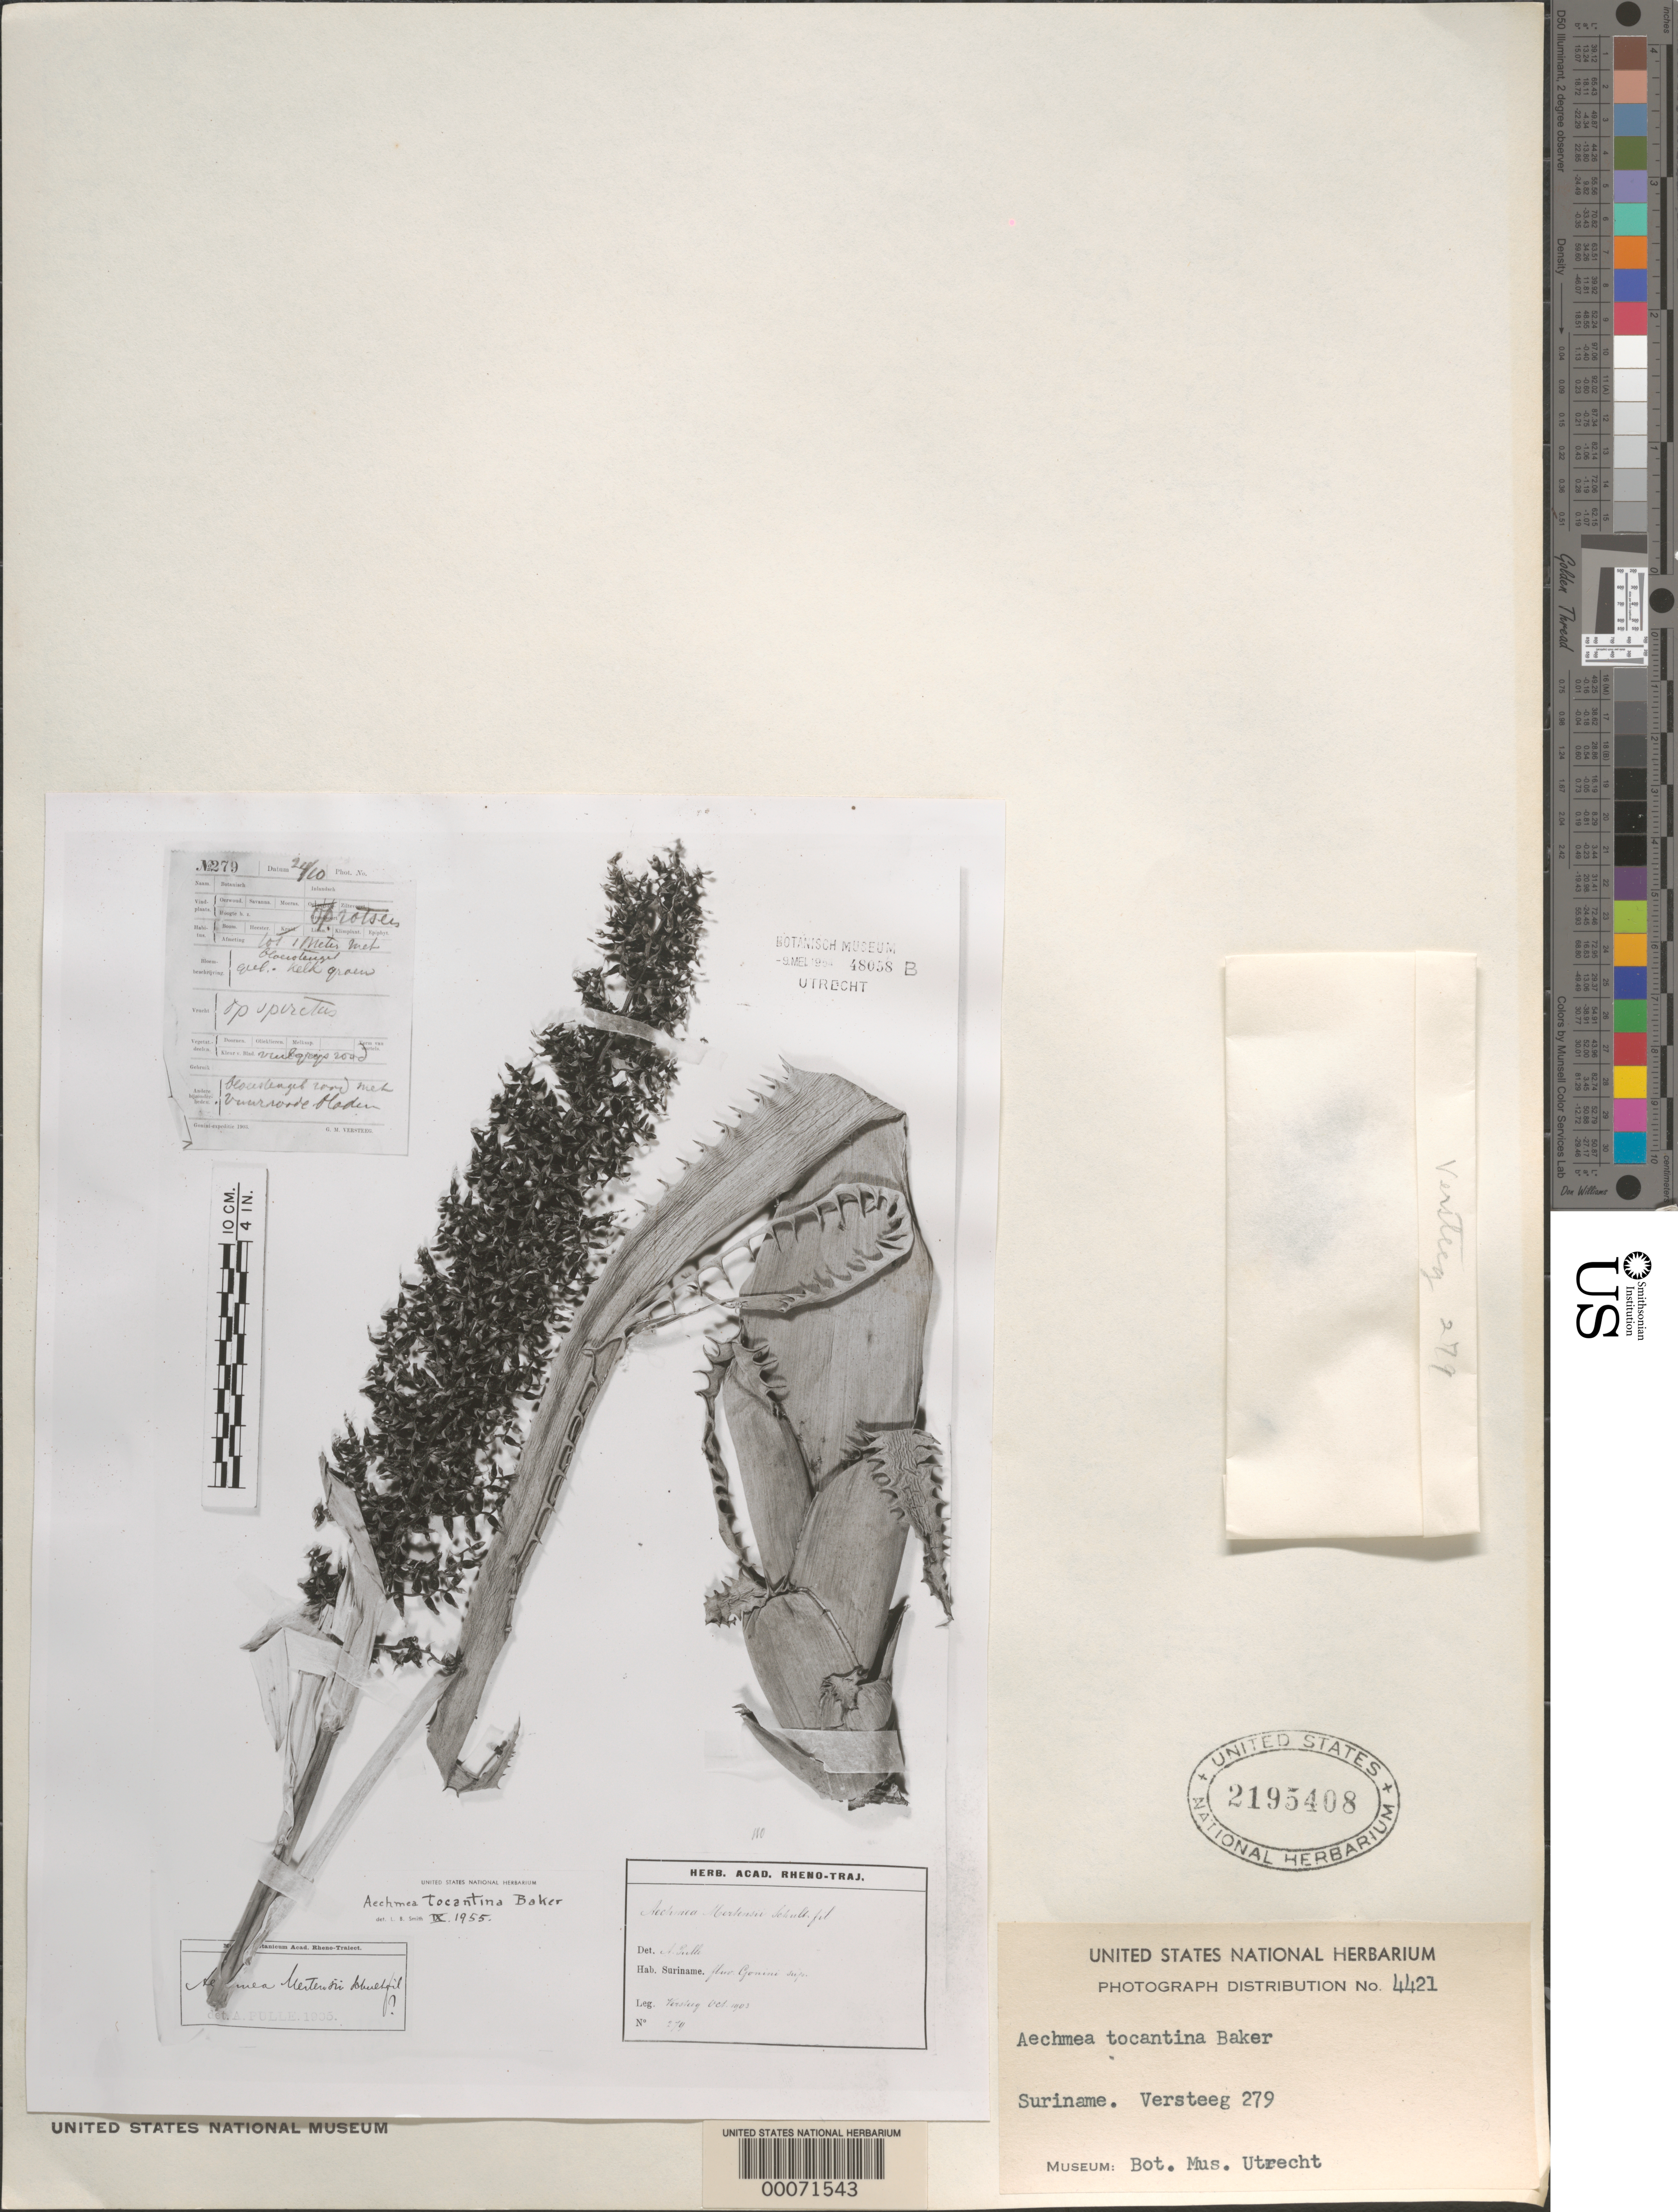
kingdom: Plantae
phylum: Tracheophyta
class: Liliopsida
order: Poales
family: Bromeliaceae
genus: Aechmea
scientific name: Aechmea tocantina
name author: Baker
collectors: G. Versteeg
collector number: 279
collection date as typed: Oct-03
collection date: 2003-10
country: Suriname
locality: Gonini R.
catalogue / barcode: US 2195408